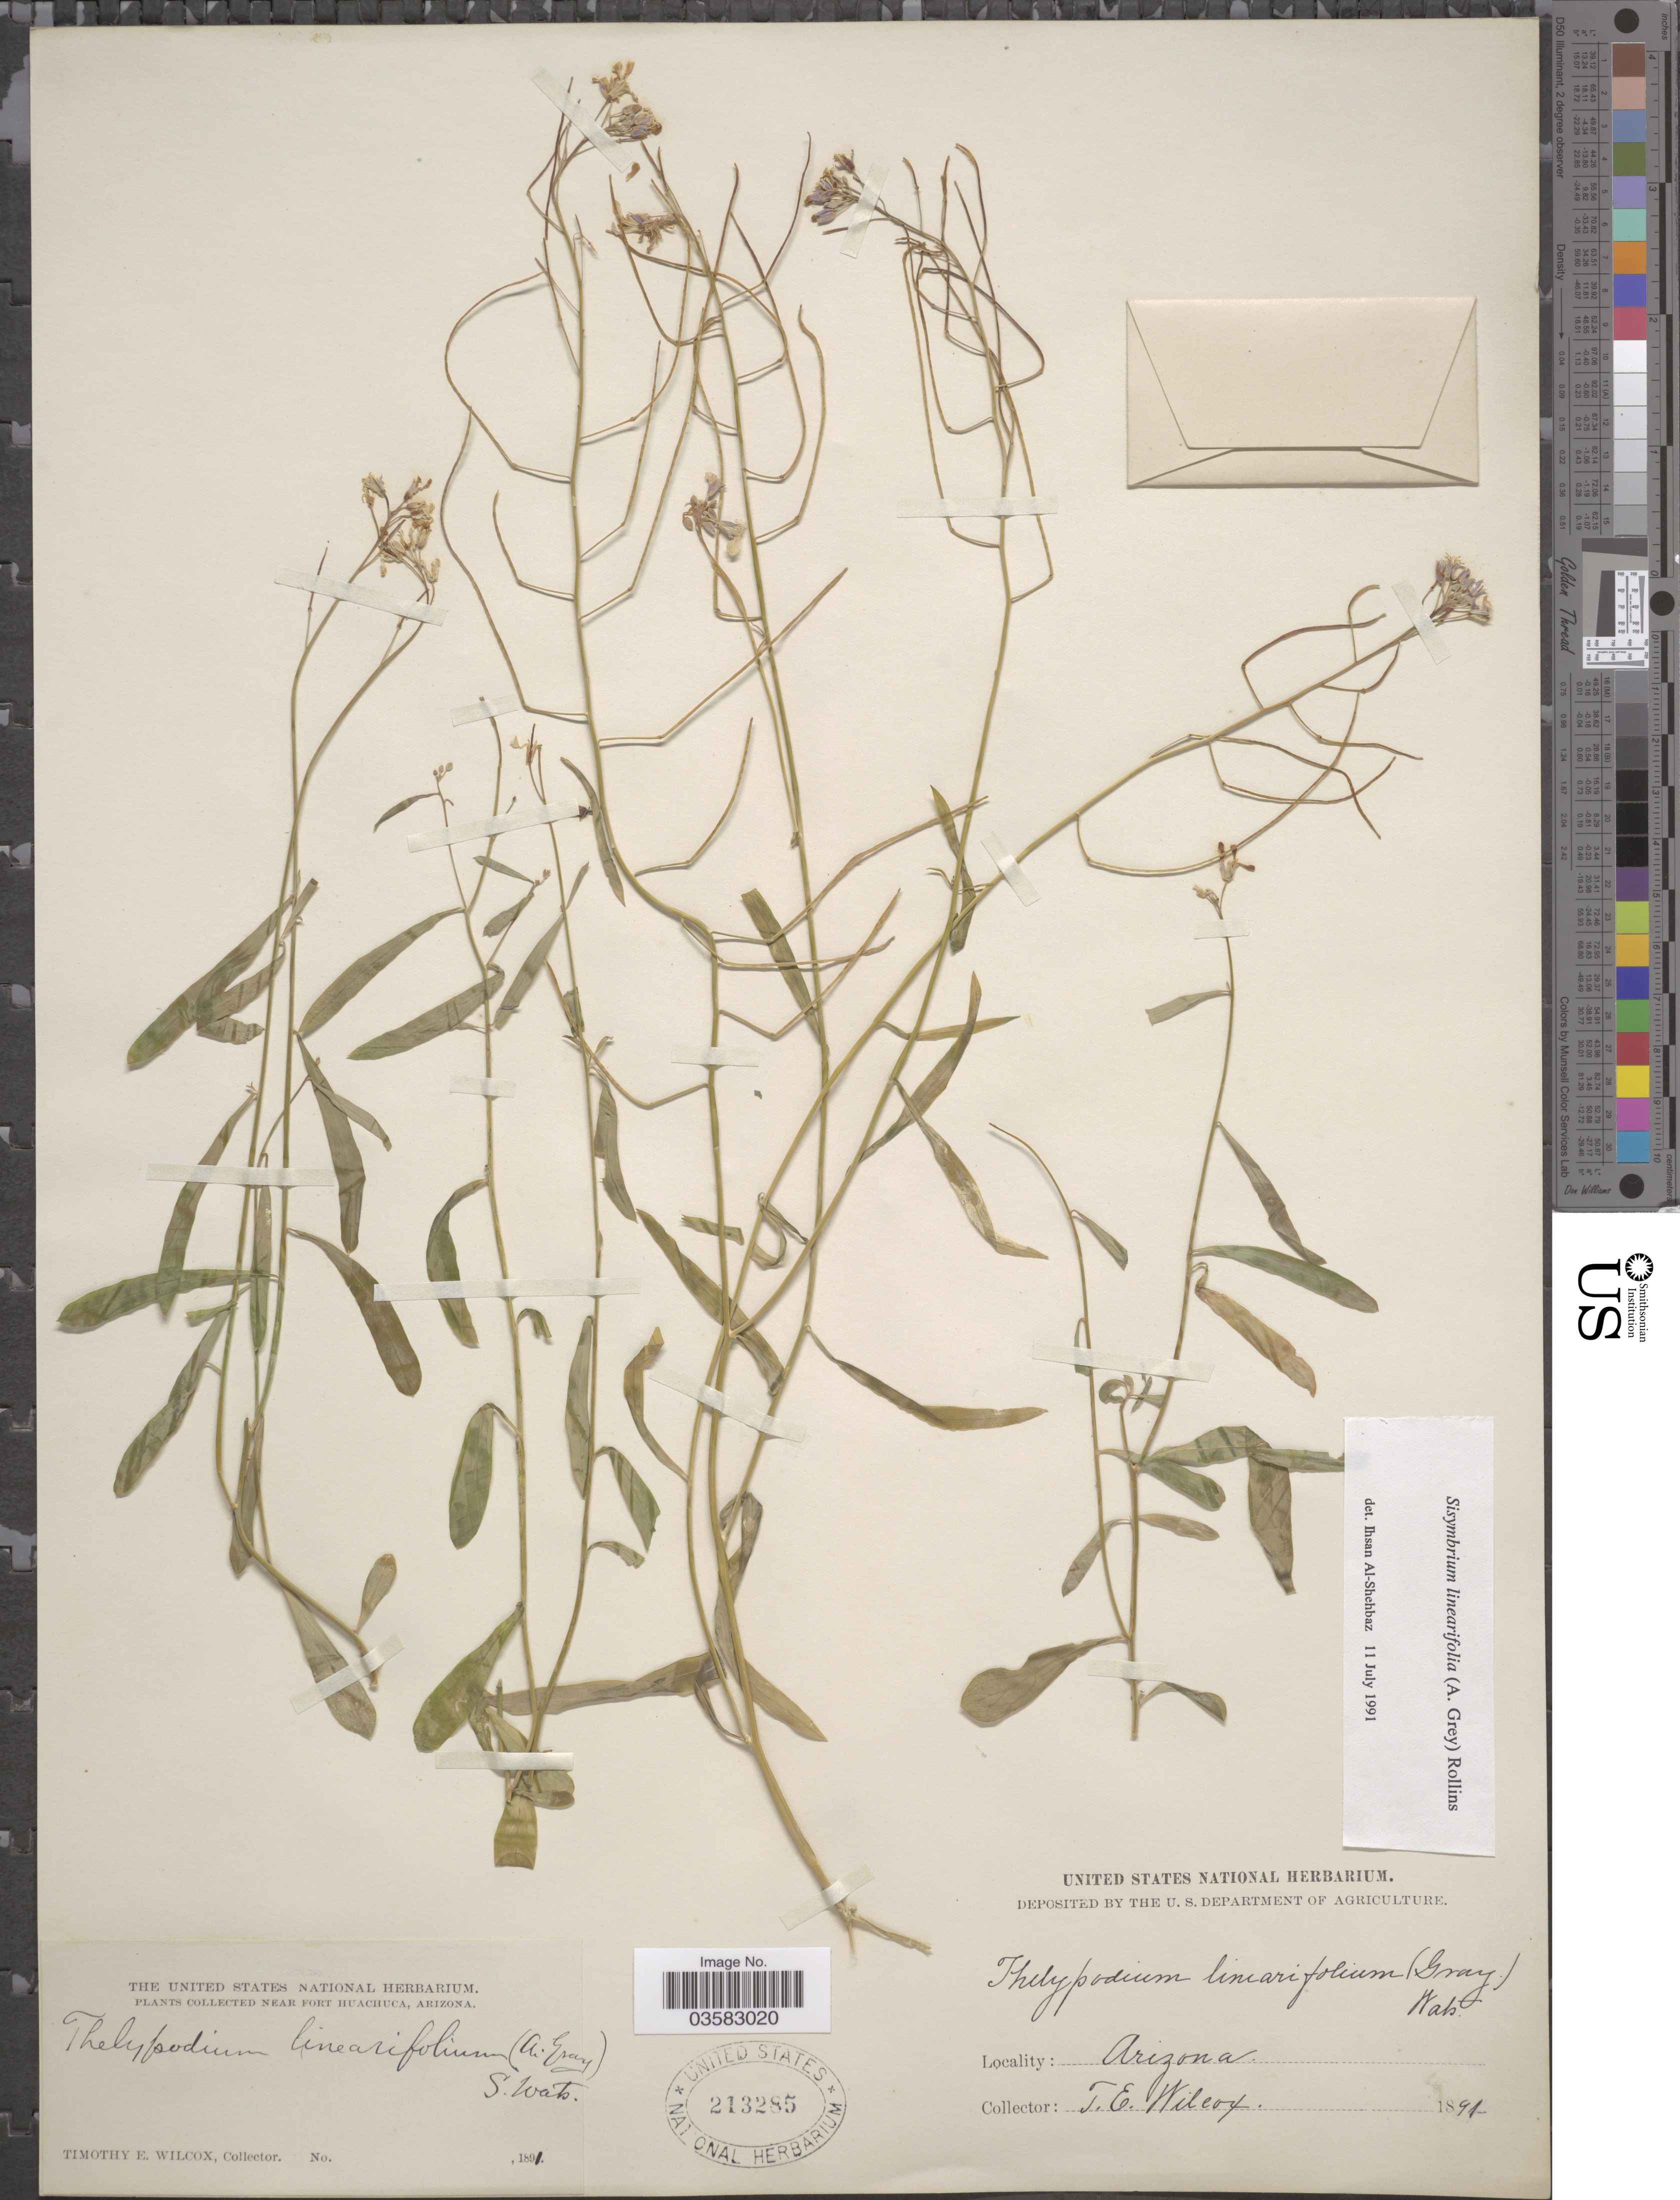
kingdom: Plantae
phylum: Tracheophyta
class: Magnoliopsida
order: Brassicales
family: Brassicaceae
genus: Sisymbrium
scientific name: Sisymbrium linearifolium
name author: (A. Gray) Payson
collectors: T. E. Wilcox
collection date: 1891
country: United States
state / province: Arizona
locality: Near Fort Huachuca.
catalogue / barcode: US 213285